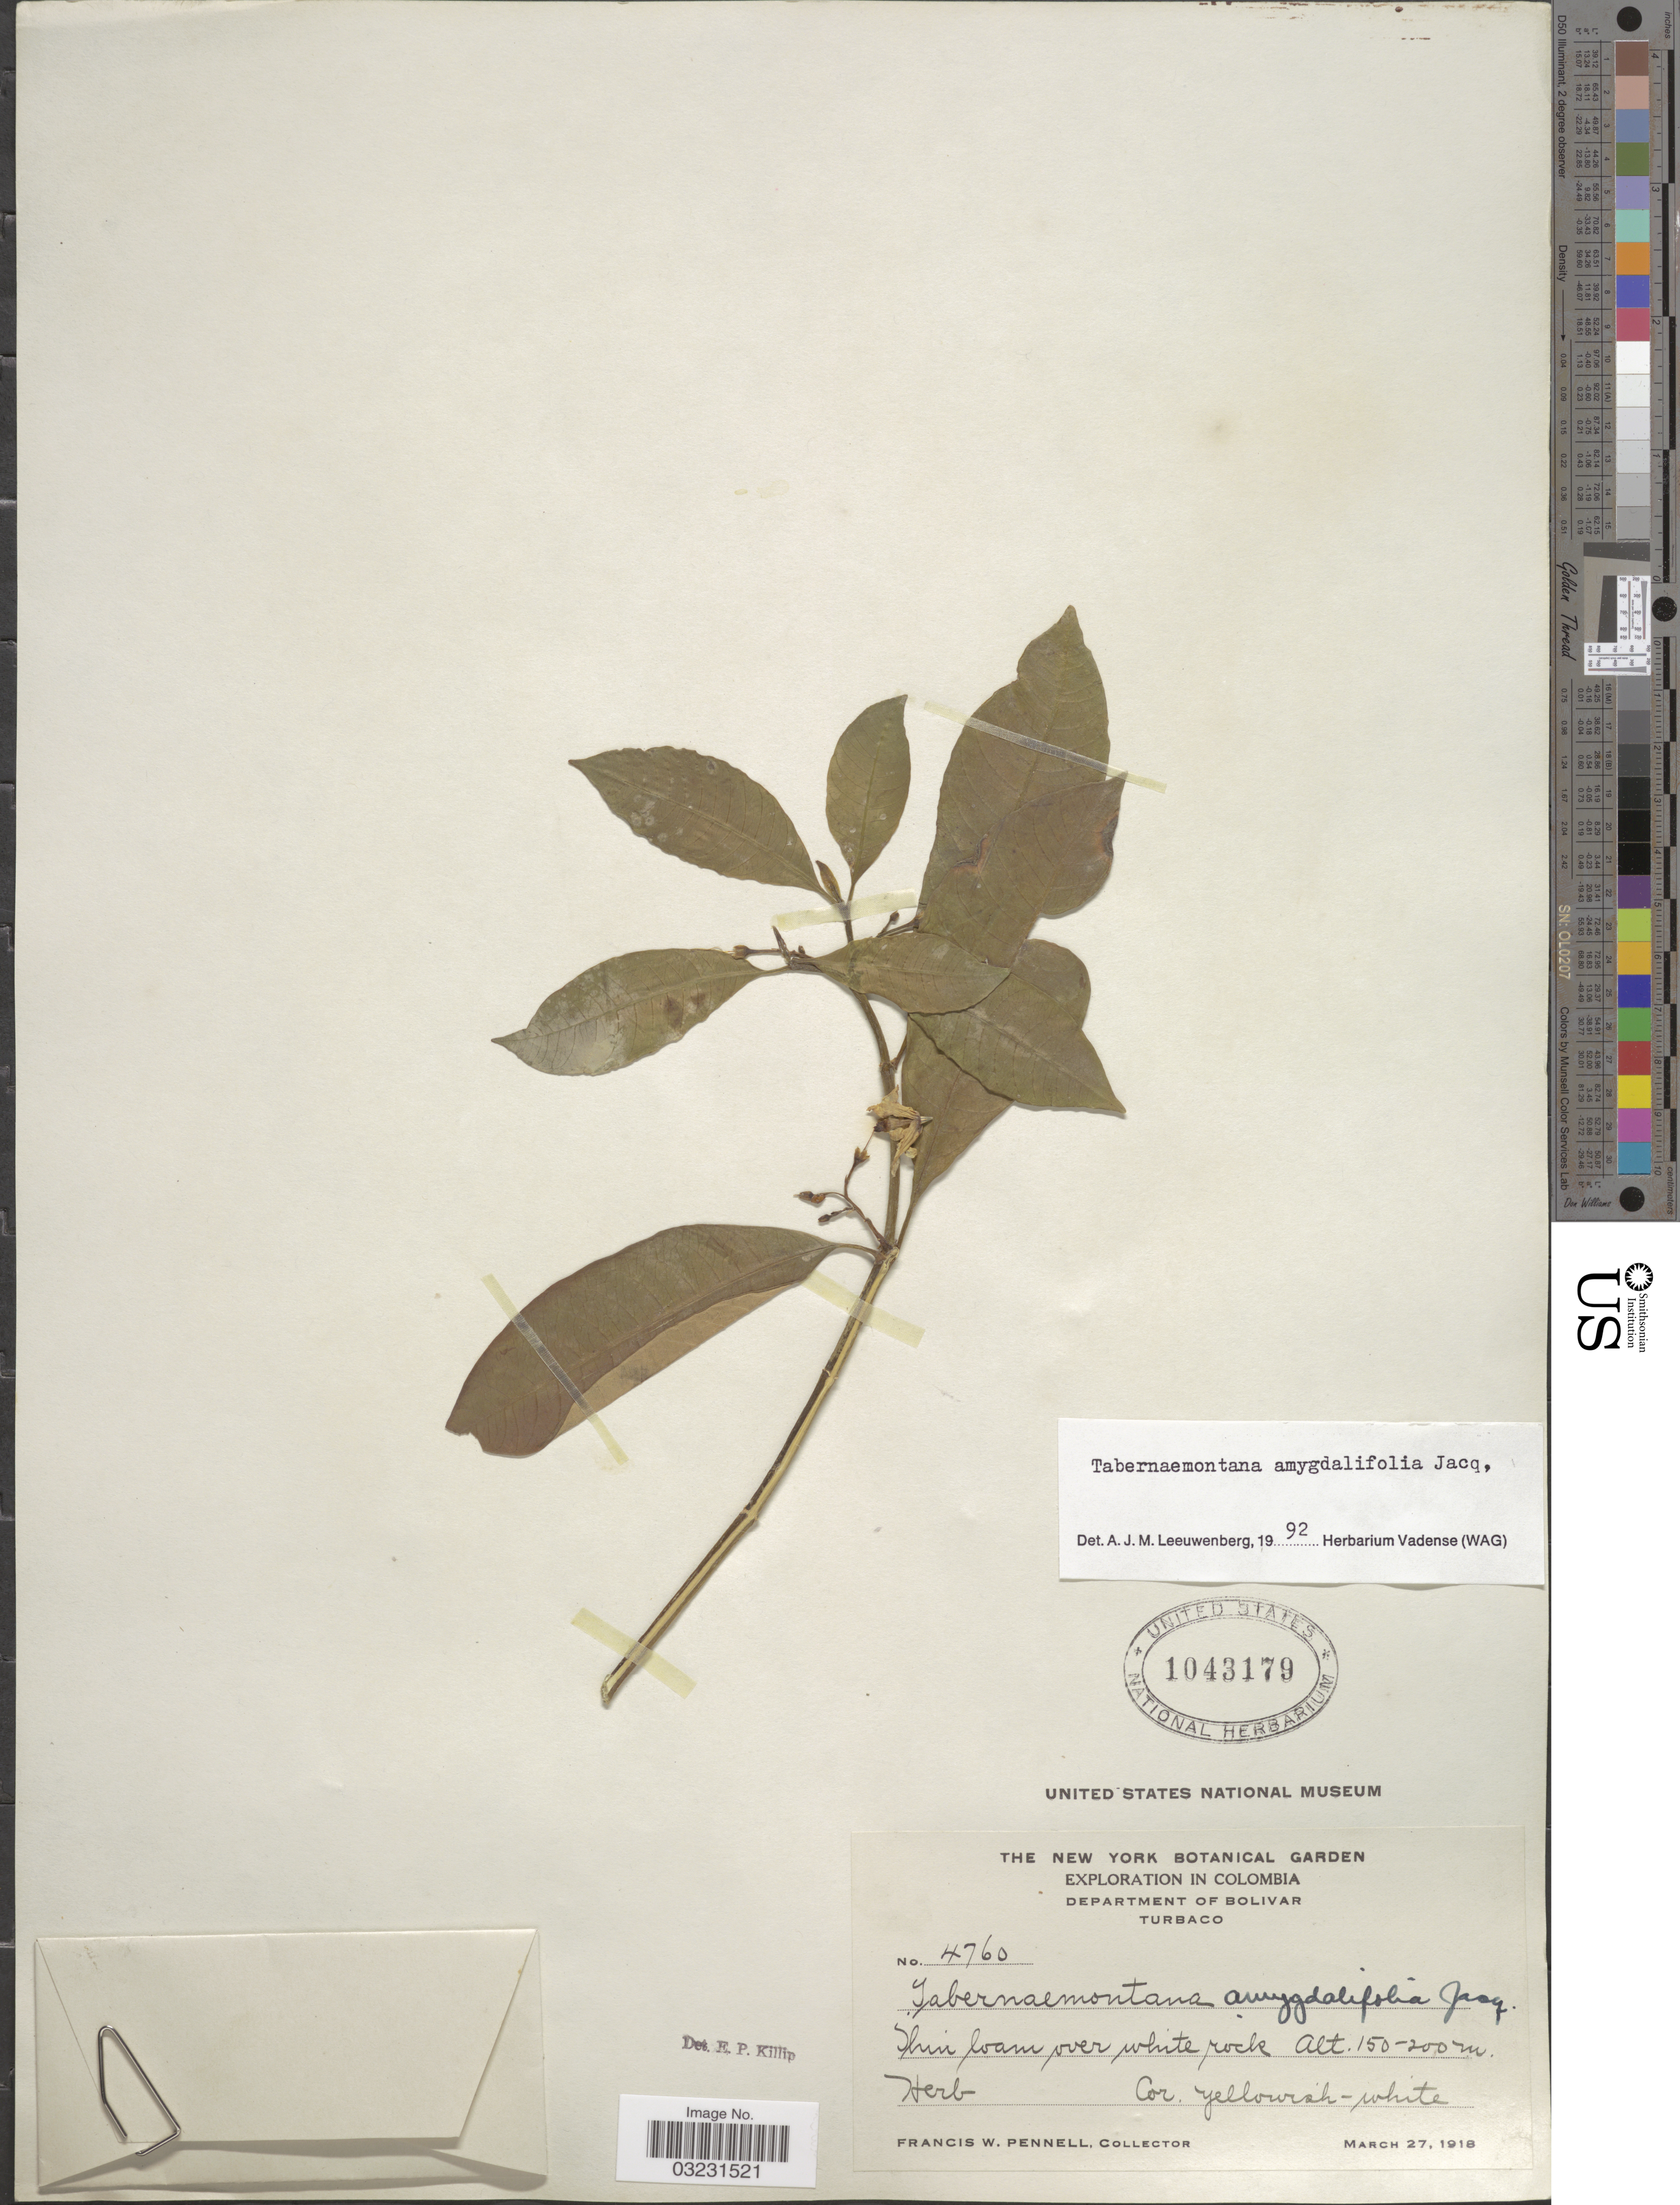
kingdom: Plantae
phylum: Tracheophyta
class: Magnoliopsida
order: Gentianales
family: Apocynaceae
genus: Tabernaemontana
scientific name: Tabernaemontana amygdalifolia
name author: Jacq.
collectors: F. W. Pennell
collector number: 4760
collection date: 1918-03-27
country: Colombia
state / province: Bolívar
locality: Department of Bolivar. Turbaco.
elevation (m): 150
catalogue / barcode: US 1043179